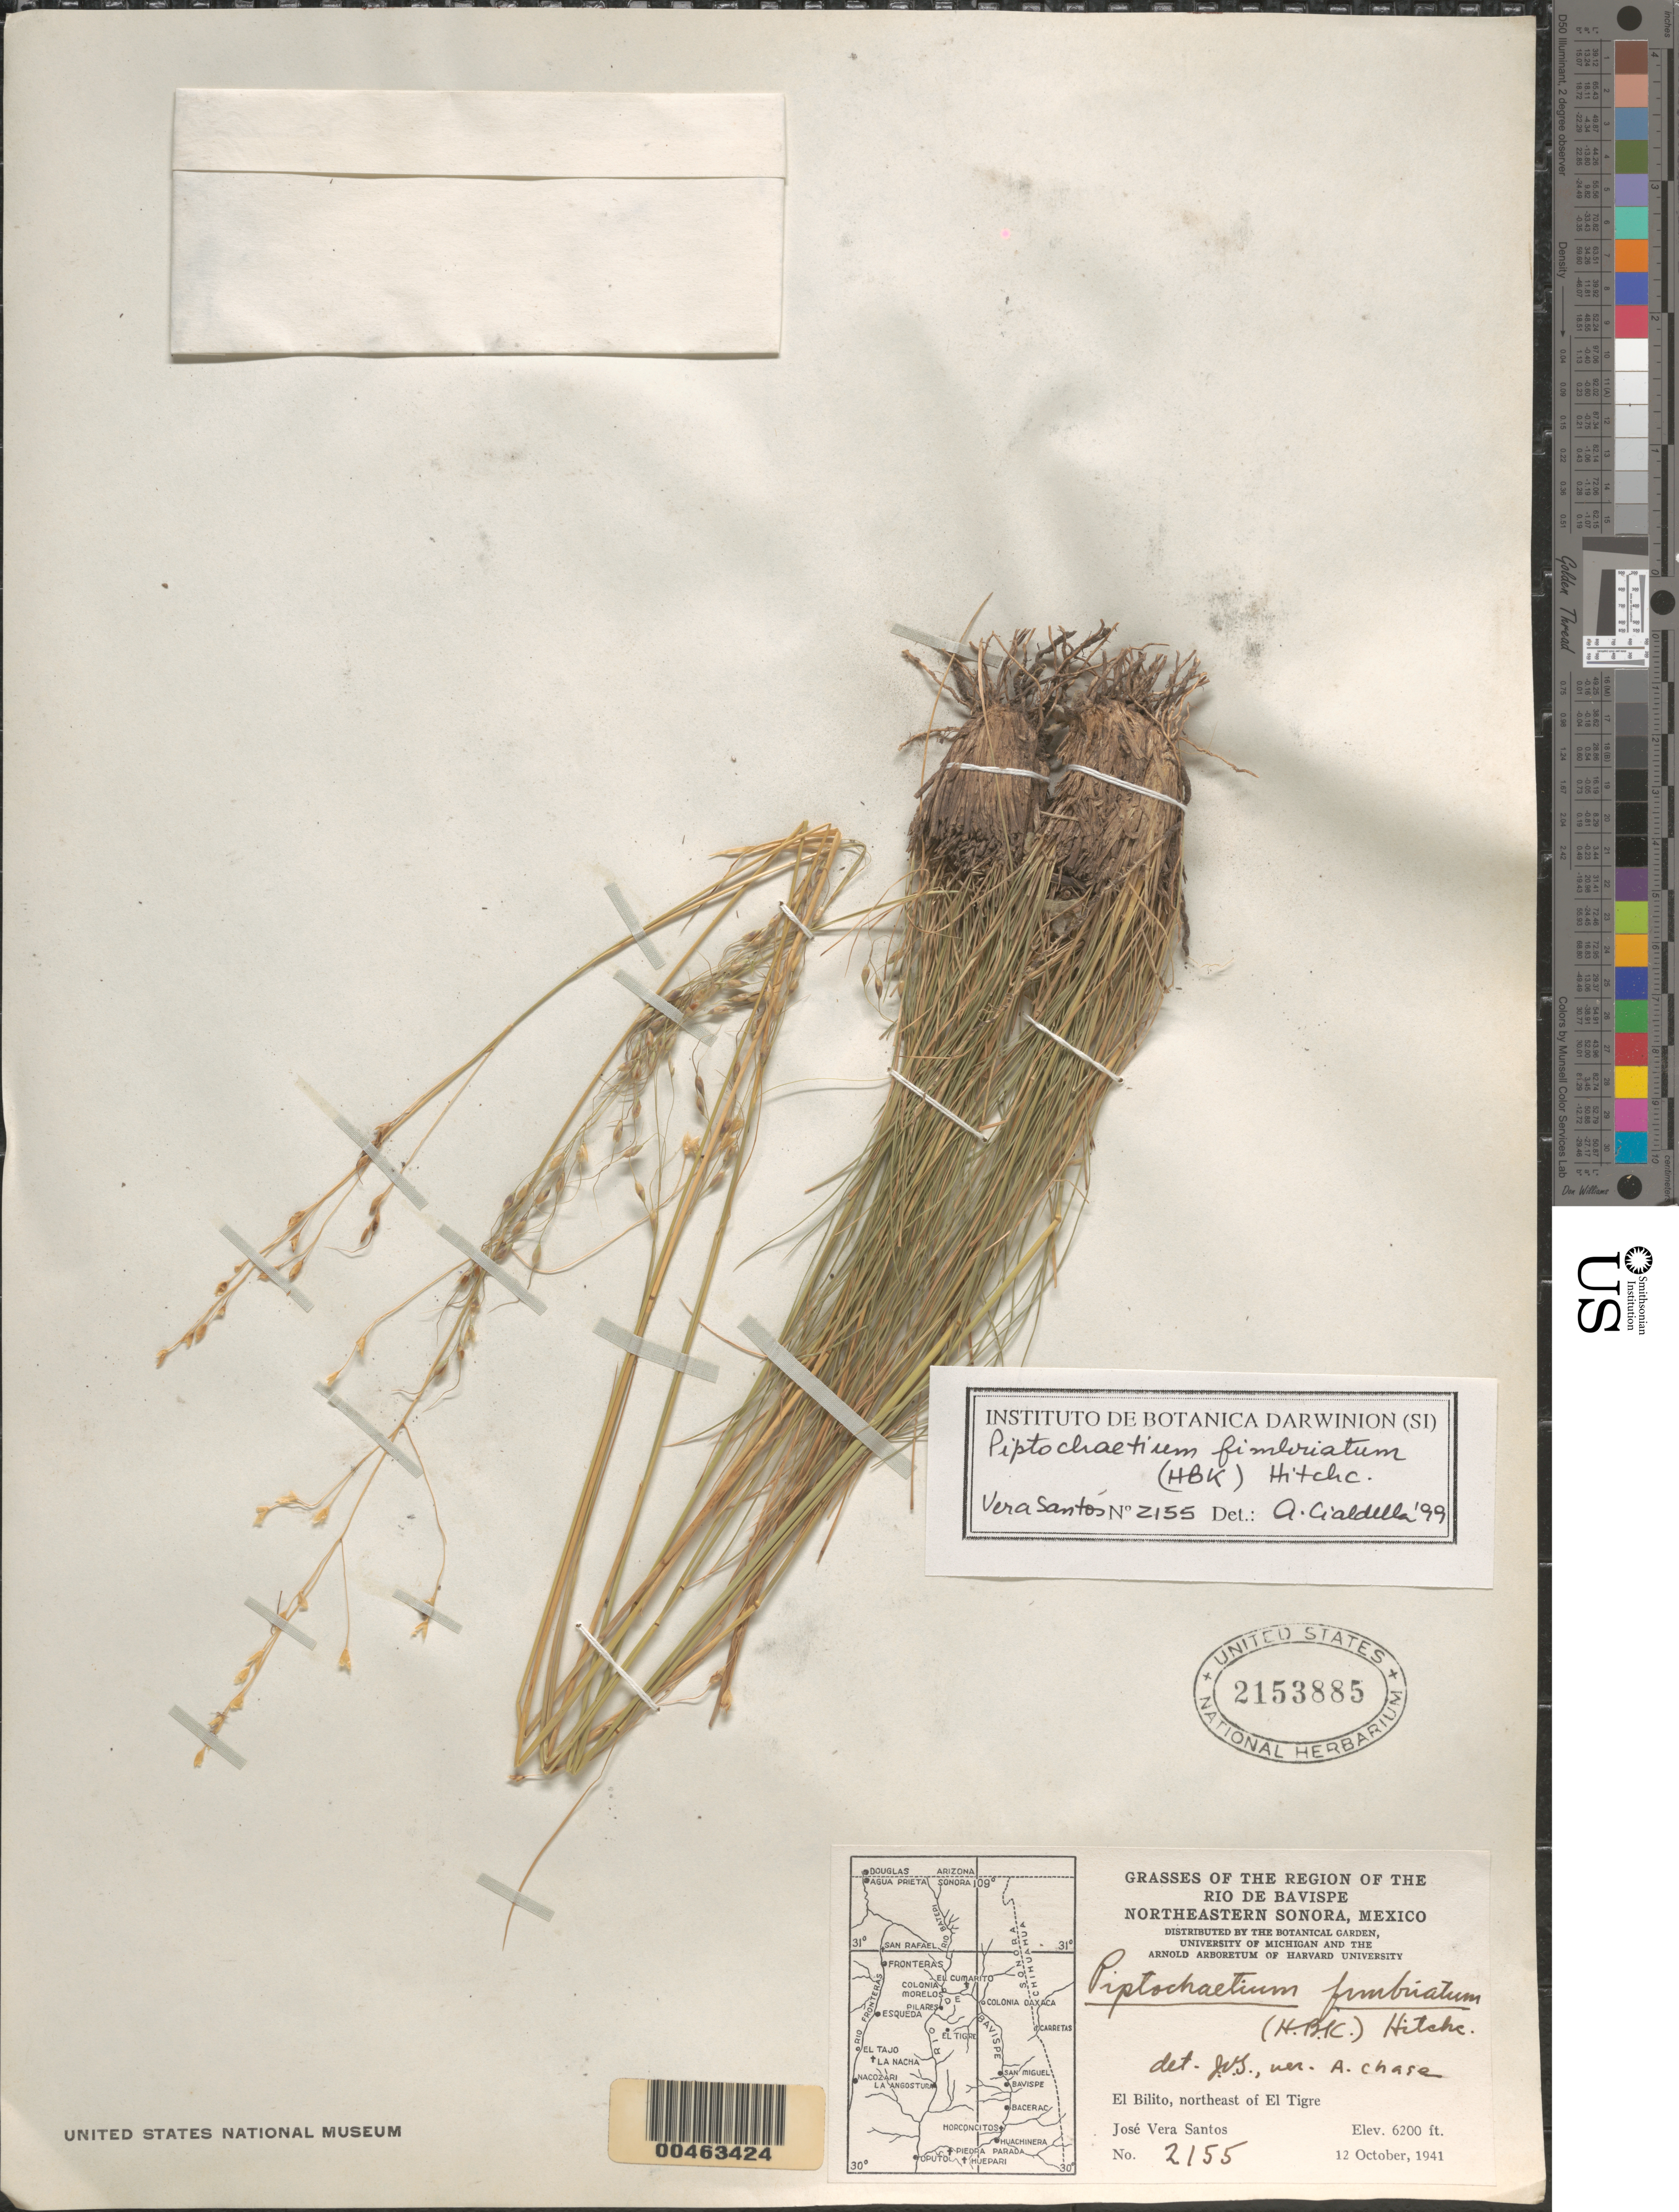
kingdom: Plantae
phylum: Tracheophyta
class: Liliopsida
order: Poales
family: Poaceae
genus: Piptochaetium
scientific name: Piptochaetium fimbriatum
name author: (Kunth) Hitchc.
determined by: Santos, J. V.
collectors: J. V. Santos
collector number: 2155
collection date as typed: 12 Oct 1941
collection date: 1941-10-12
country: Mexico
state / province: Sonora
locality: Region of the Rio de Bavispe, NE Sonora, El Bilito, NE of El Tigre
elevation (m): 1890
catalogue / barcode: US 2153885